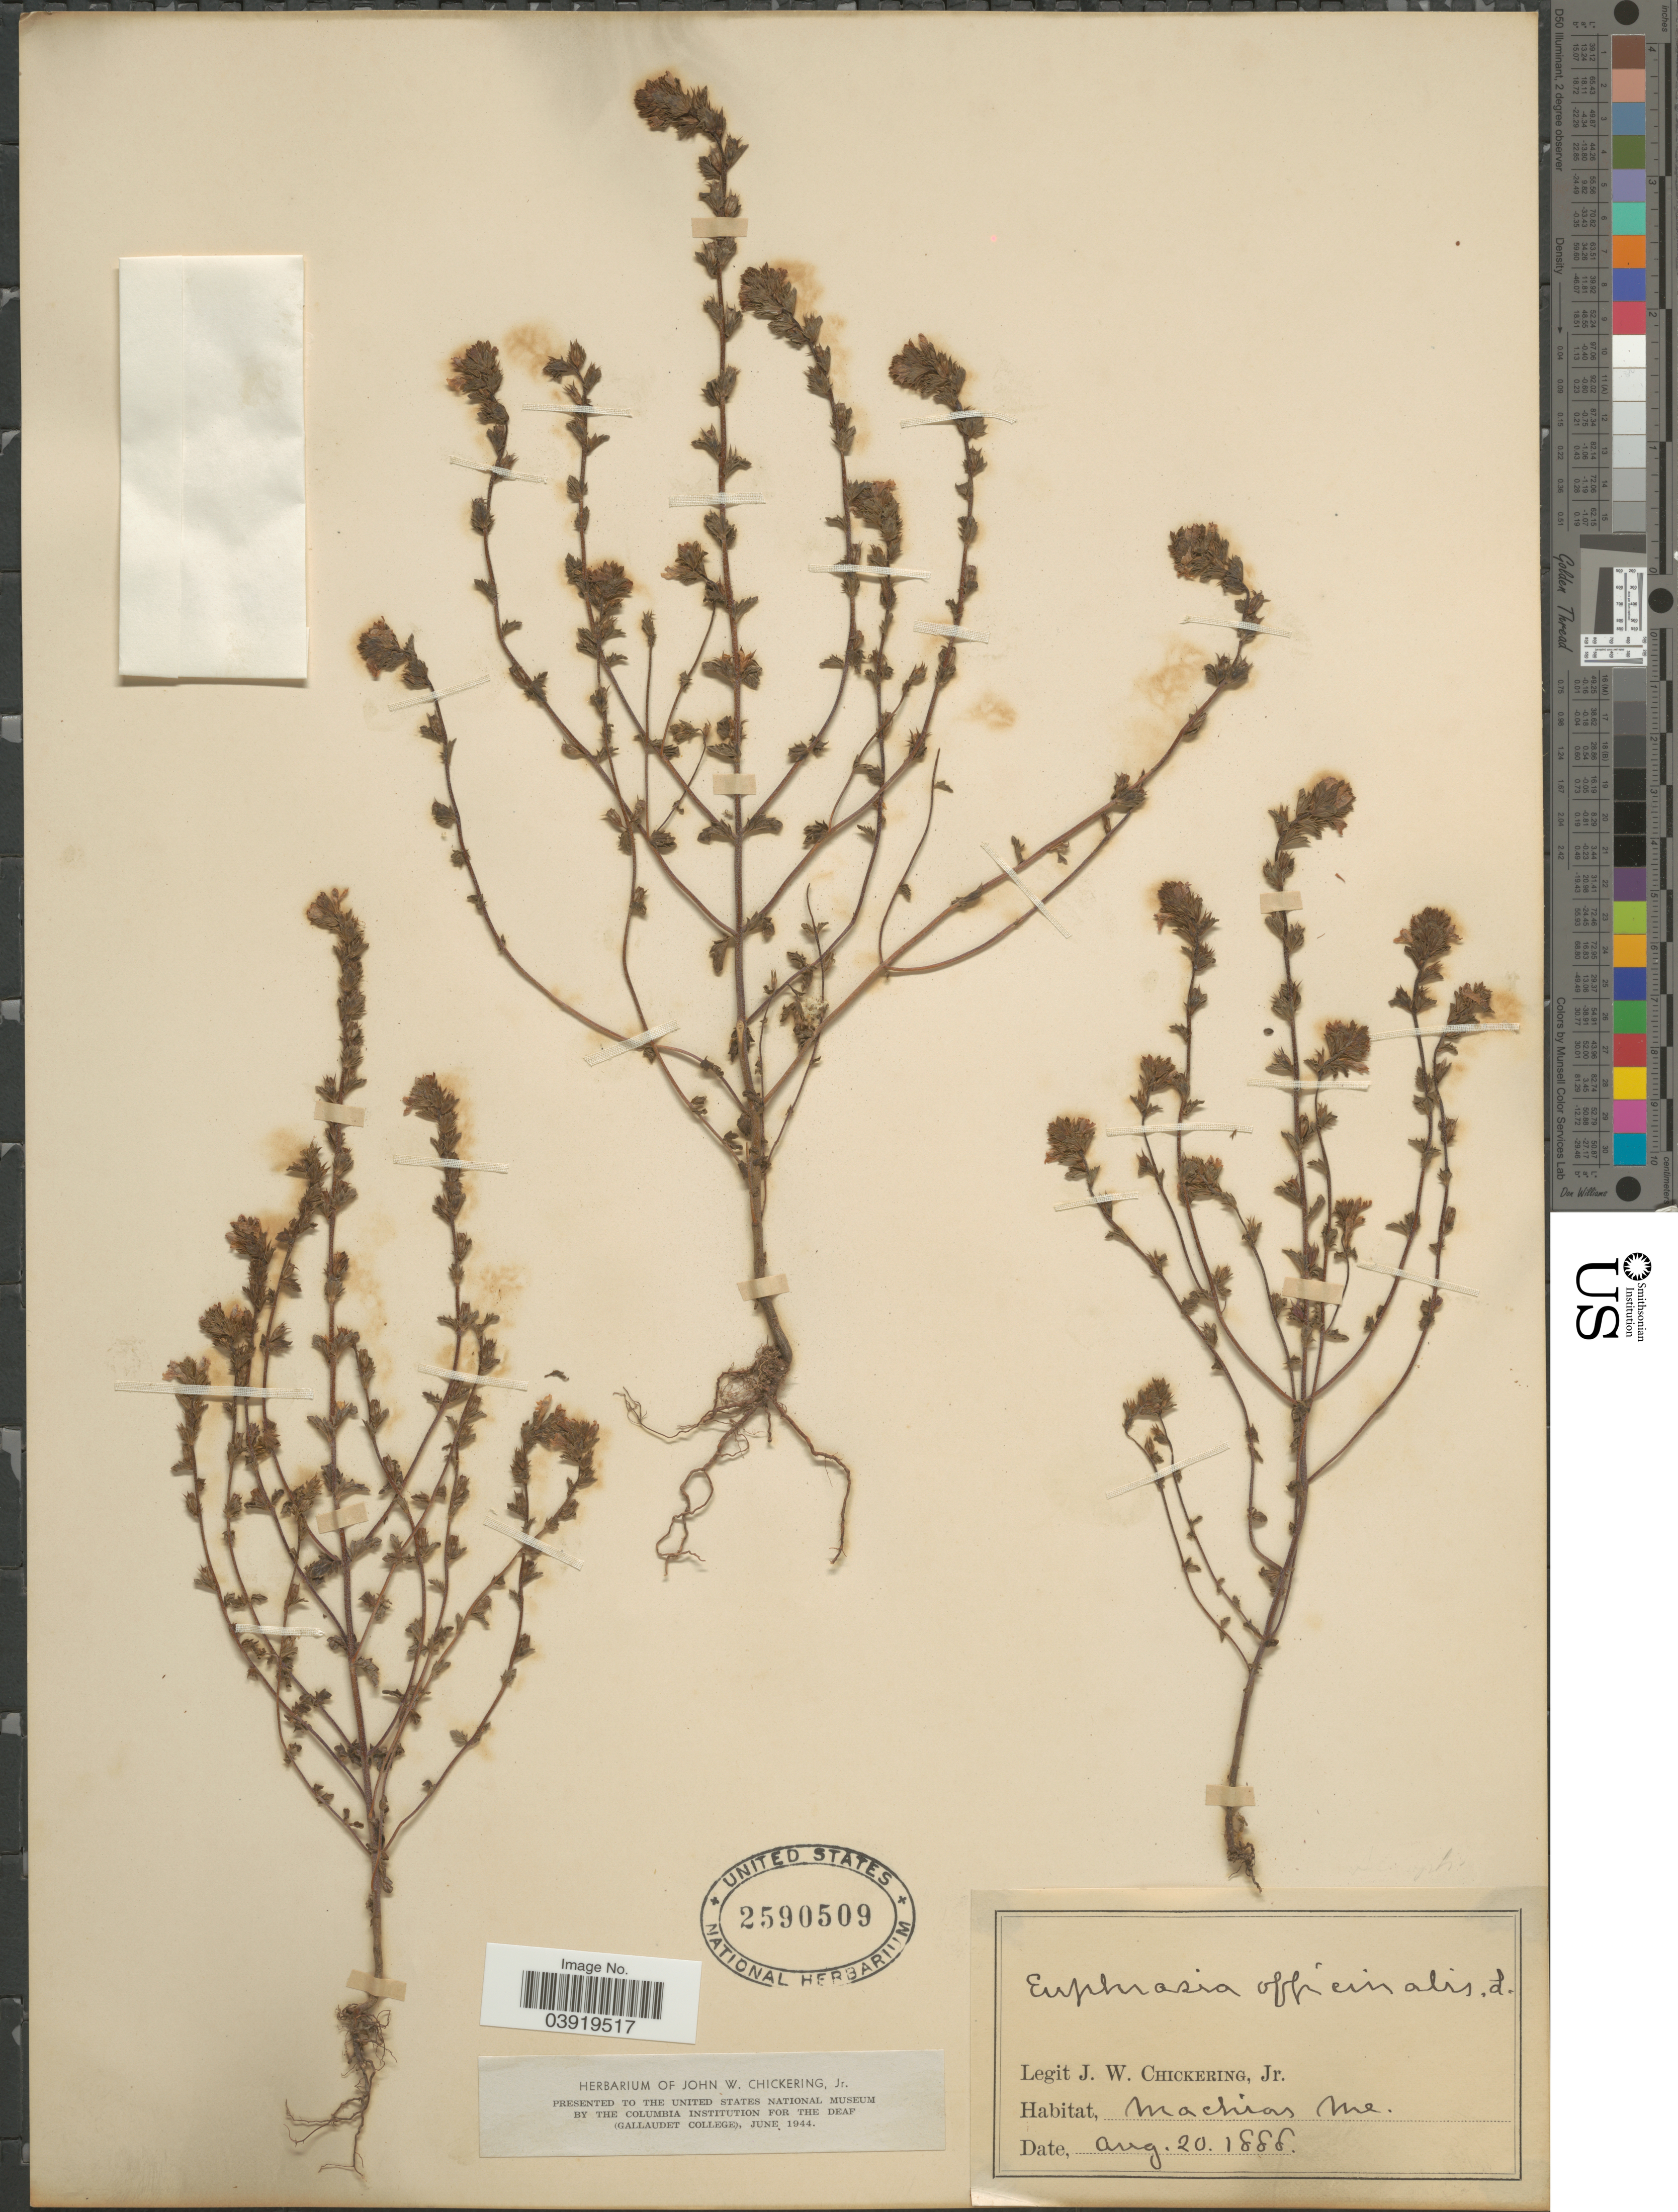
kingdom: Plantae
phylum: Tracheophyta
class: Magnoliopsida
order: Lamiales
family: Orobanchaceae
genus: Euphrasia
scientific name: Euphrasia officinalis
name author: L.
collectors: J. W. Chickering Jr.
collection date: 1888-08-20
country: United States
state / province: Maine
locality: Machias.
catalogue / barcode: US 2590509